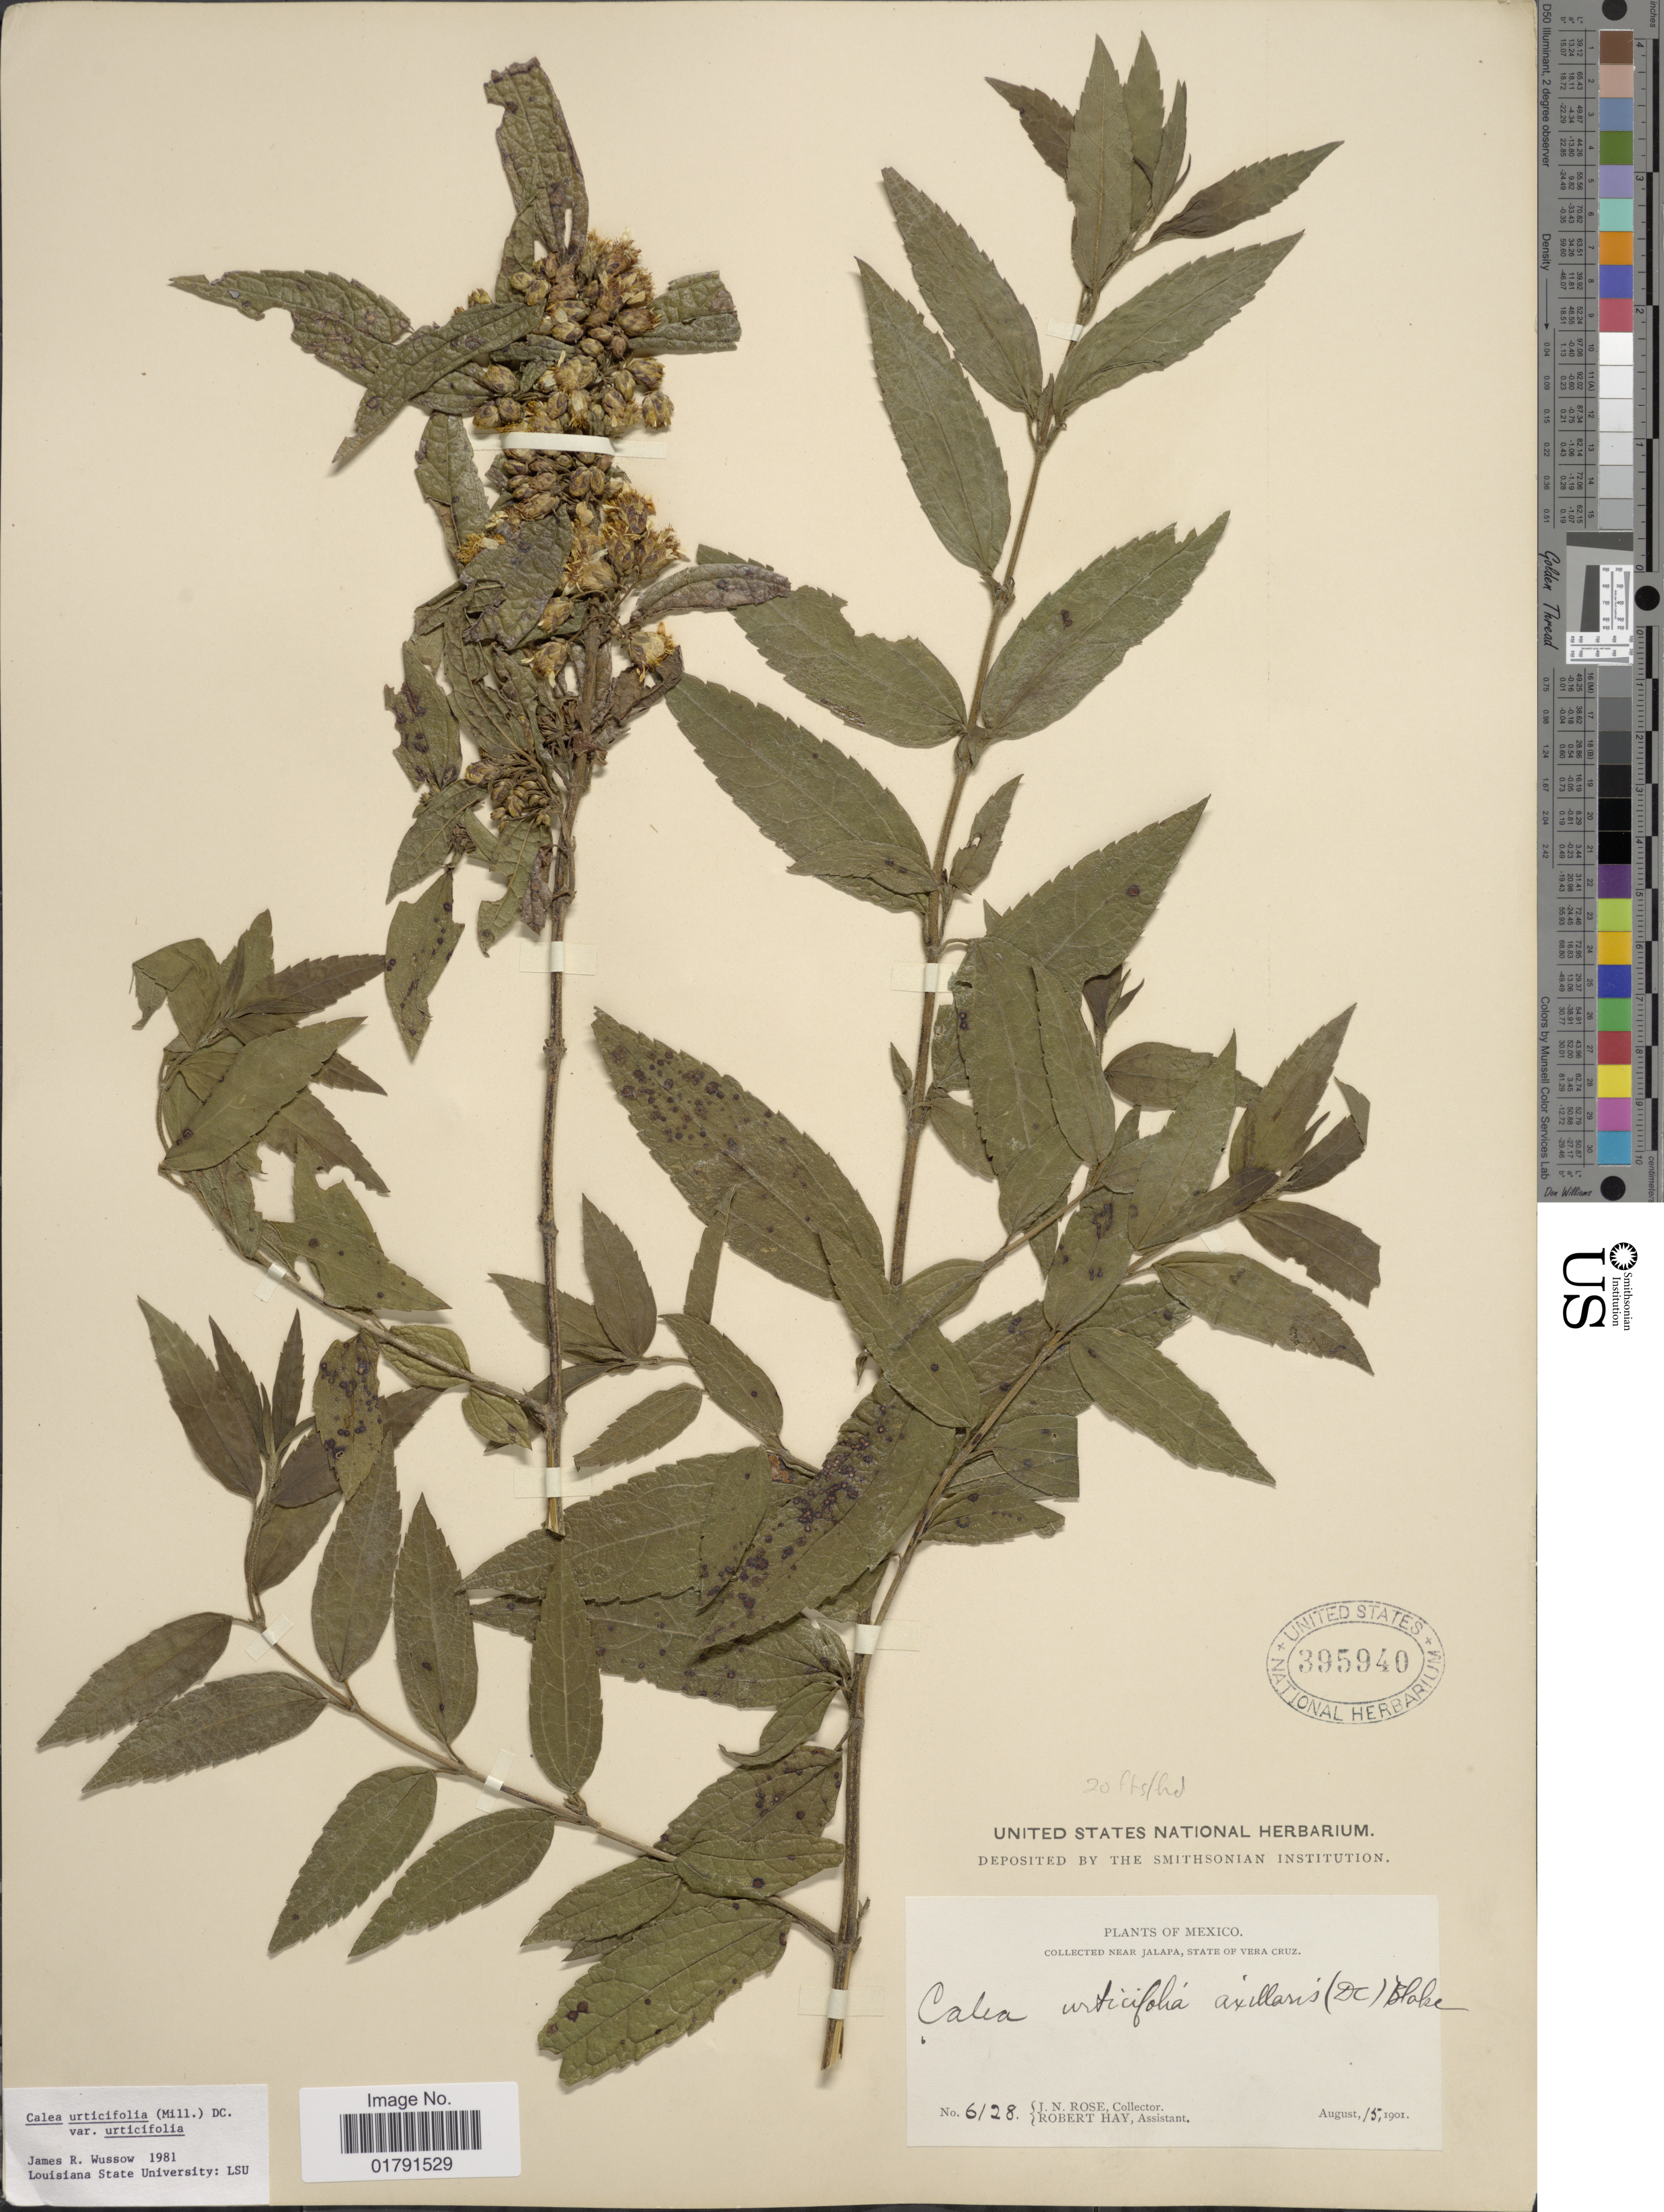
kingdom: Plantae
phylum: Tracheophyta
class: Magnoliopsida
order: Asterales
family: Asteraceae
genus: Calea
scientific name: Calea urticifolia var. urticifolia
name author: (Mill.) DC.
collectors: J. N. Rose & R. Hay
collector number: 6128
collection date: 1901-08-15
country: Mexico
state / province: Veracruz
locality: Near Jalapa, State of Vera Cruz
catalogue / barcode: US 395940